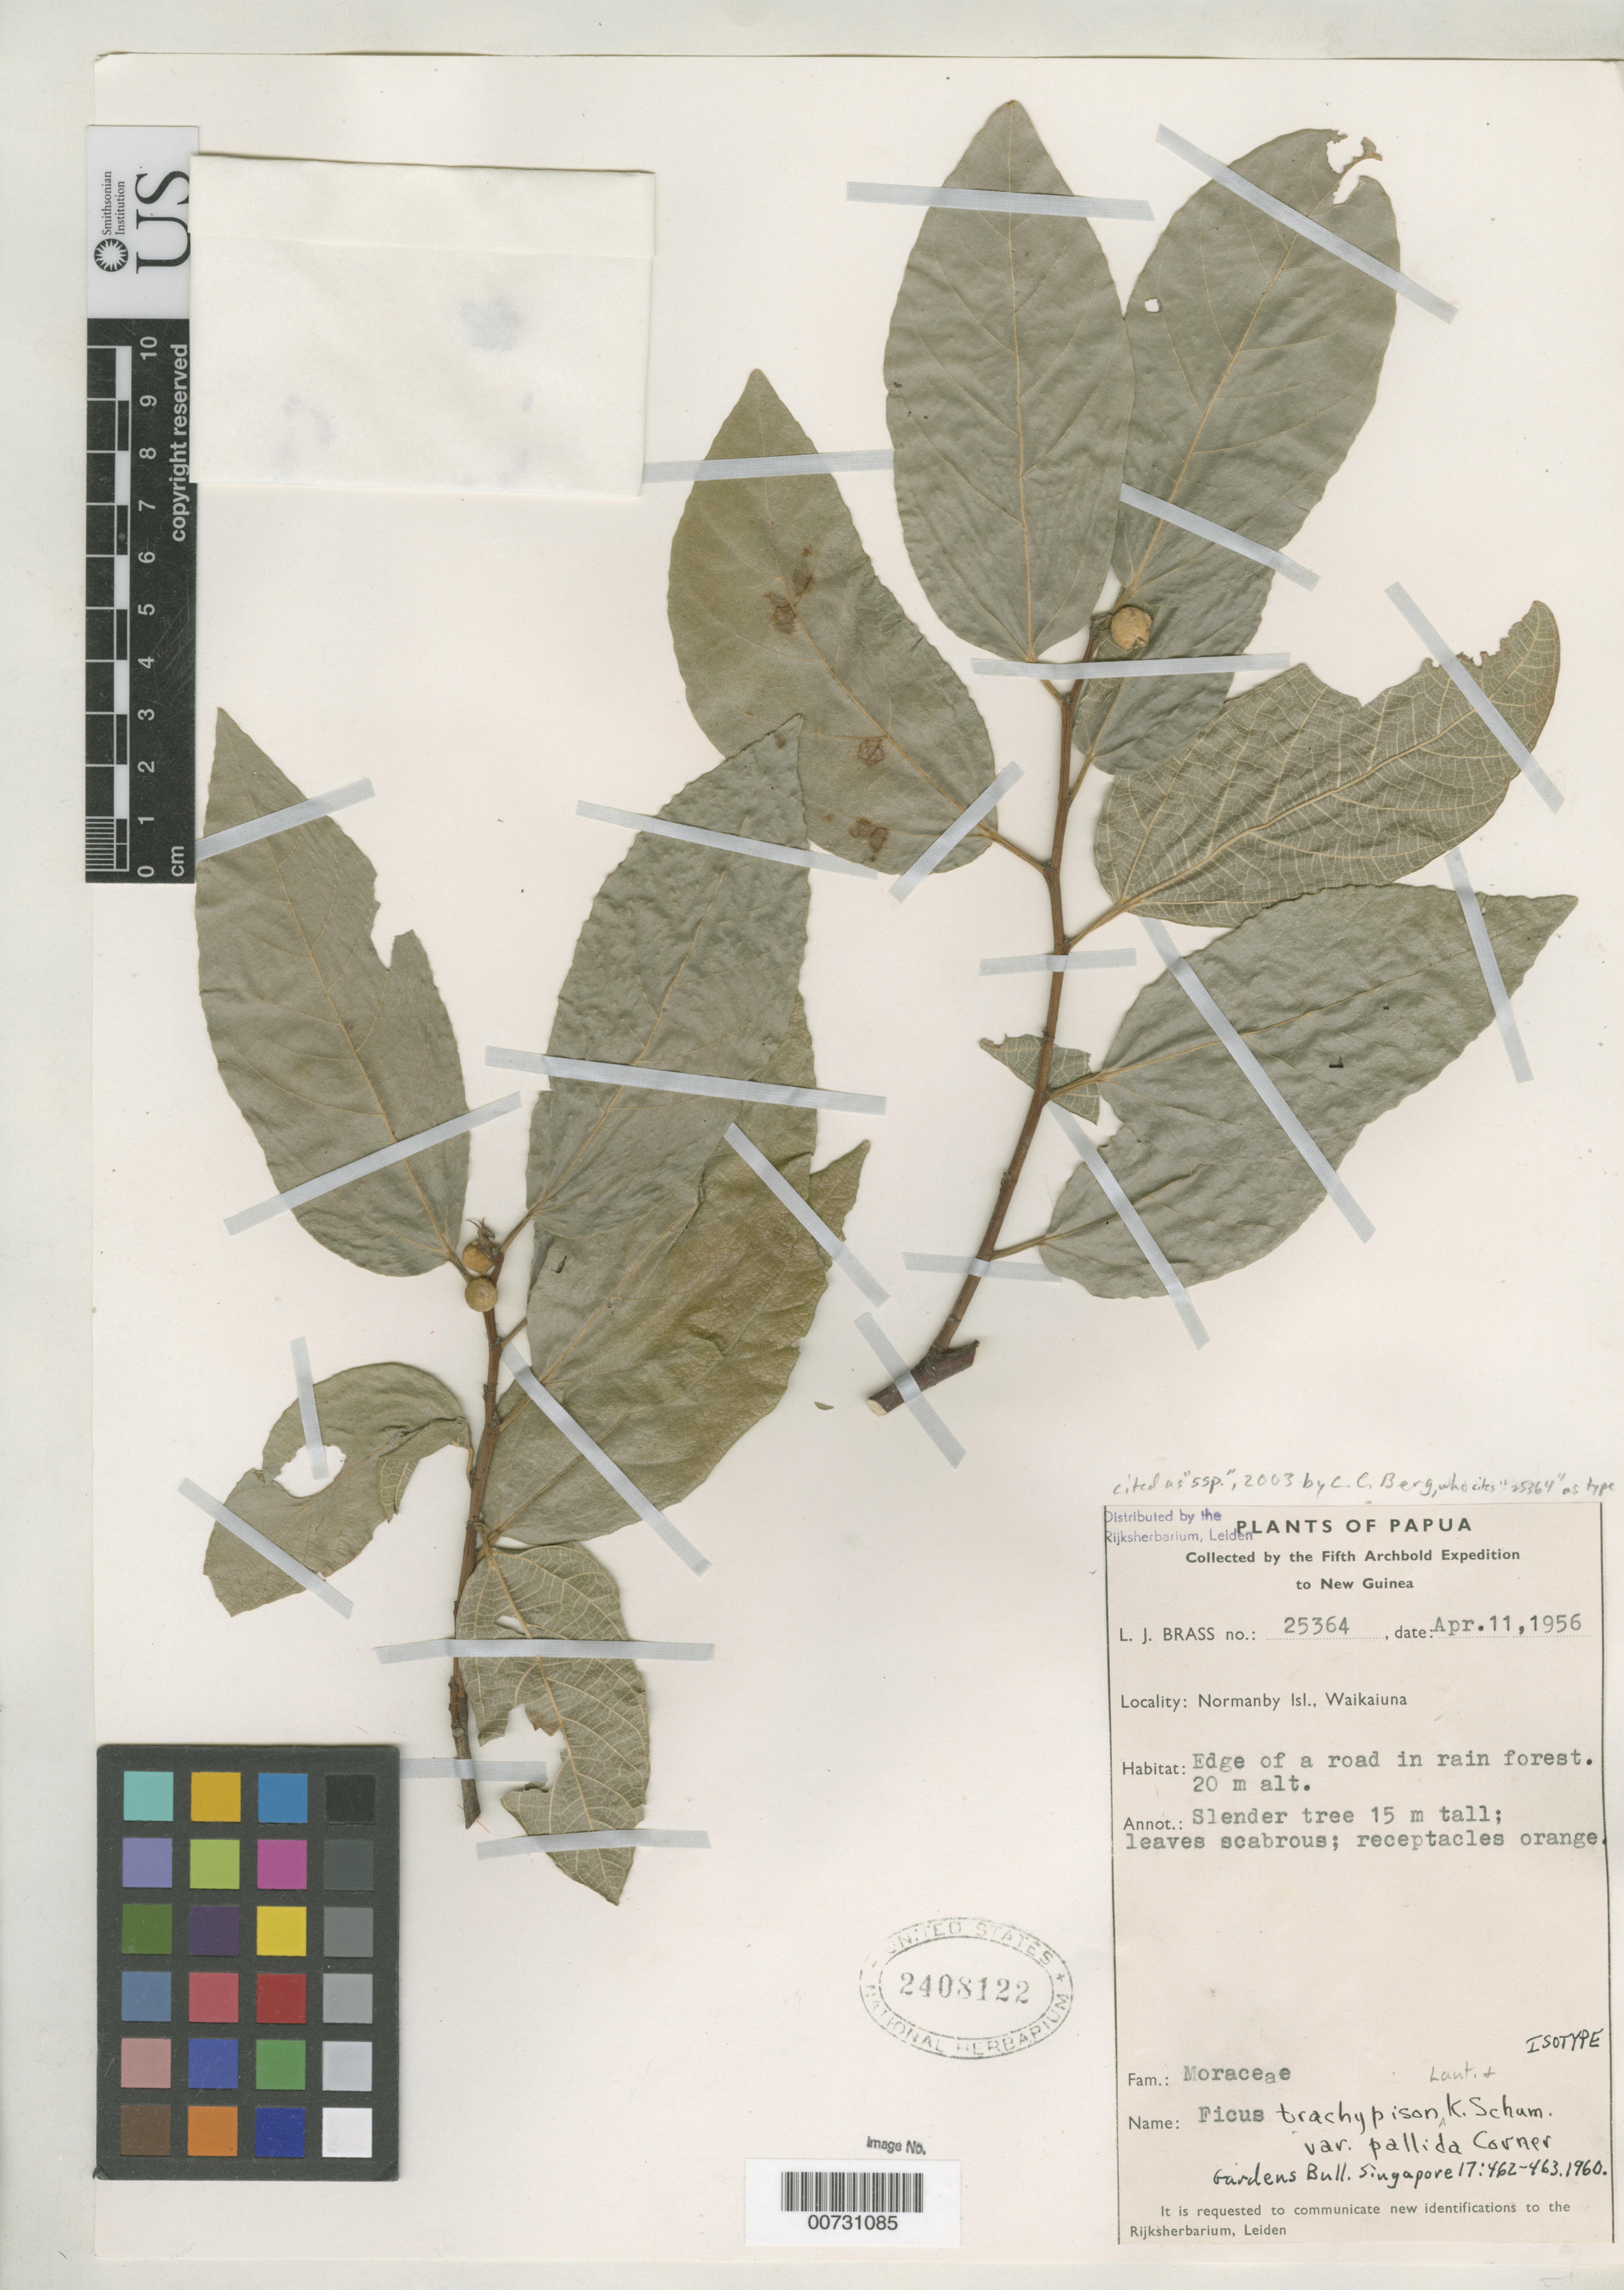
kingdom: Plantae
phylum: Tracheophyta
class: Magnoliopsida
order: Rosales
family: Moraceae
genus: Ficus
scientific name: Ficus trachypison var. pallida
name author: Corner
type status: Isotype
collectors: L. J. Brass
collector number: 25364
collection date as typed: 11 Apr 1956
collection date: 1956-04-11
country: Papua New Guinea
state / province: Milne Bay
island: Normanby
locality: Waikaiuna.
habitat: Edge of a road in rain forest.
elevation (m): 20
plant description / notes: Collection (but not US sheet) cited by C.C. Berg, Blumea 48: 585 (2003).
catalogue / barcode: US 2408122